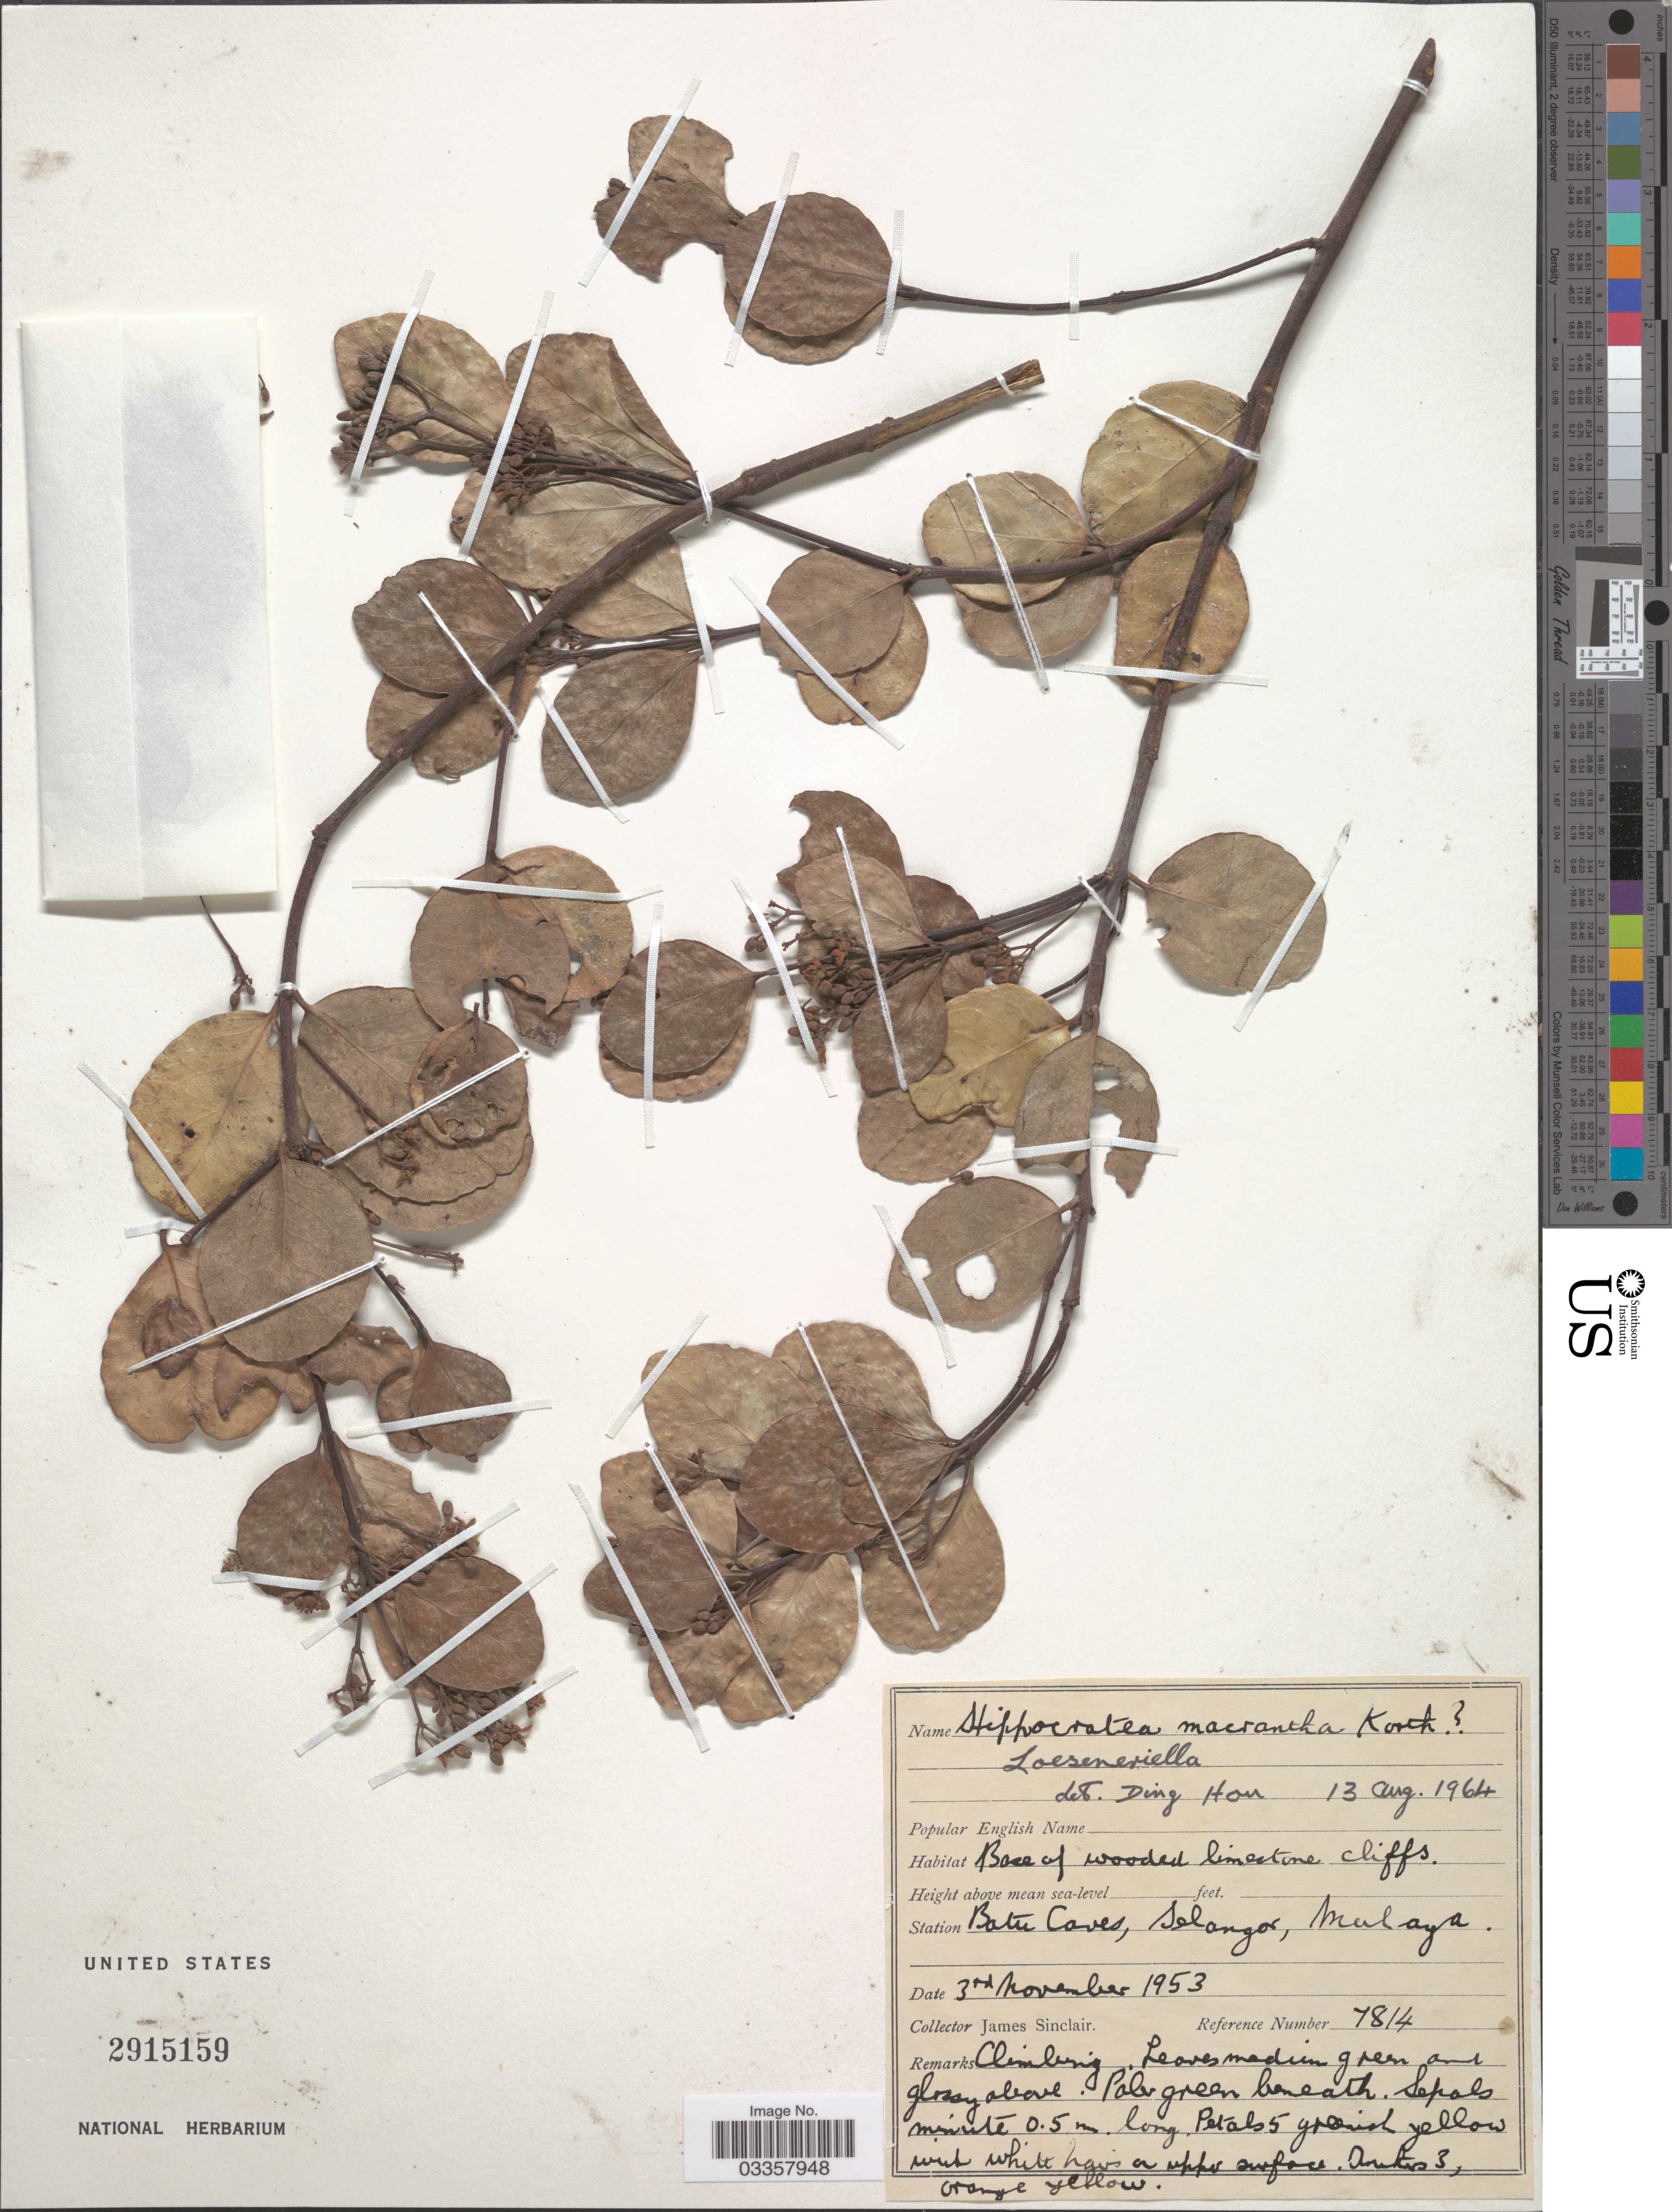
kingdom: Plantae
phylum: Tracheophyta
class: Magnoliopsida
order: Celastrales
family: Celastraceae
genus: Loeseneriella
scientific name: Loeseneriella macrantha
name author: (Korth.) A.C. Sm.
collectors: J. Sinclair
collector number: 7814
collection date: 1953-11-03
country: Malaysia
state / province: Selangor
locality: Batu Coves, Malaya.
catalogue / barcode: US 2915159